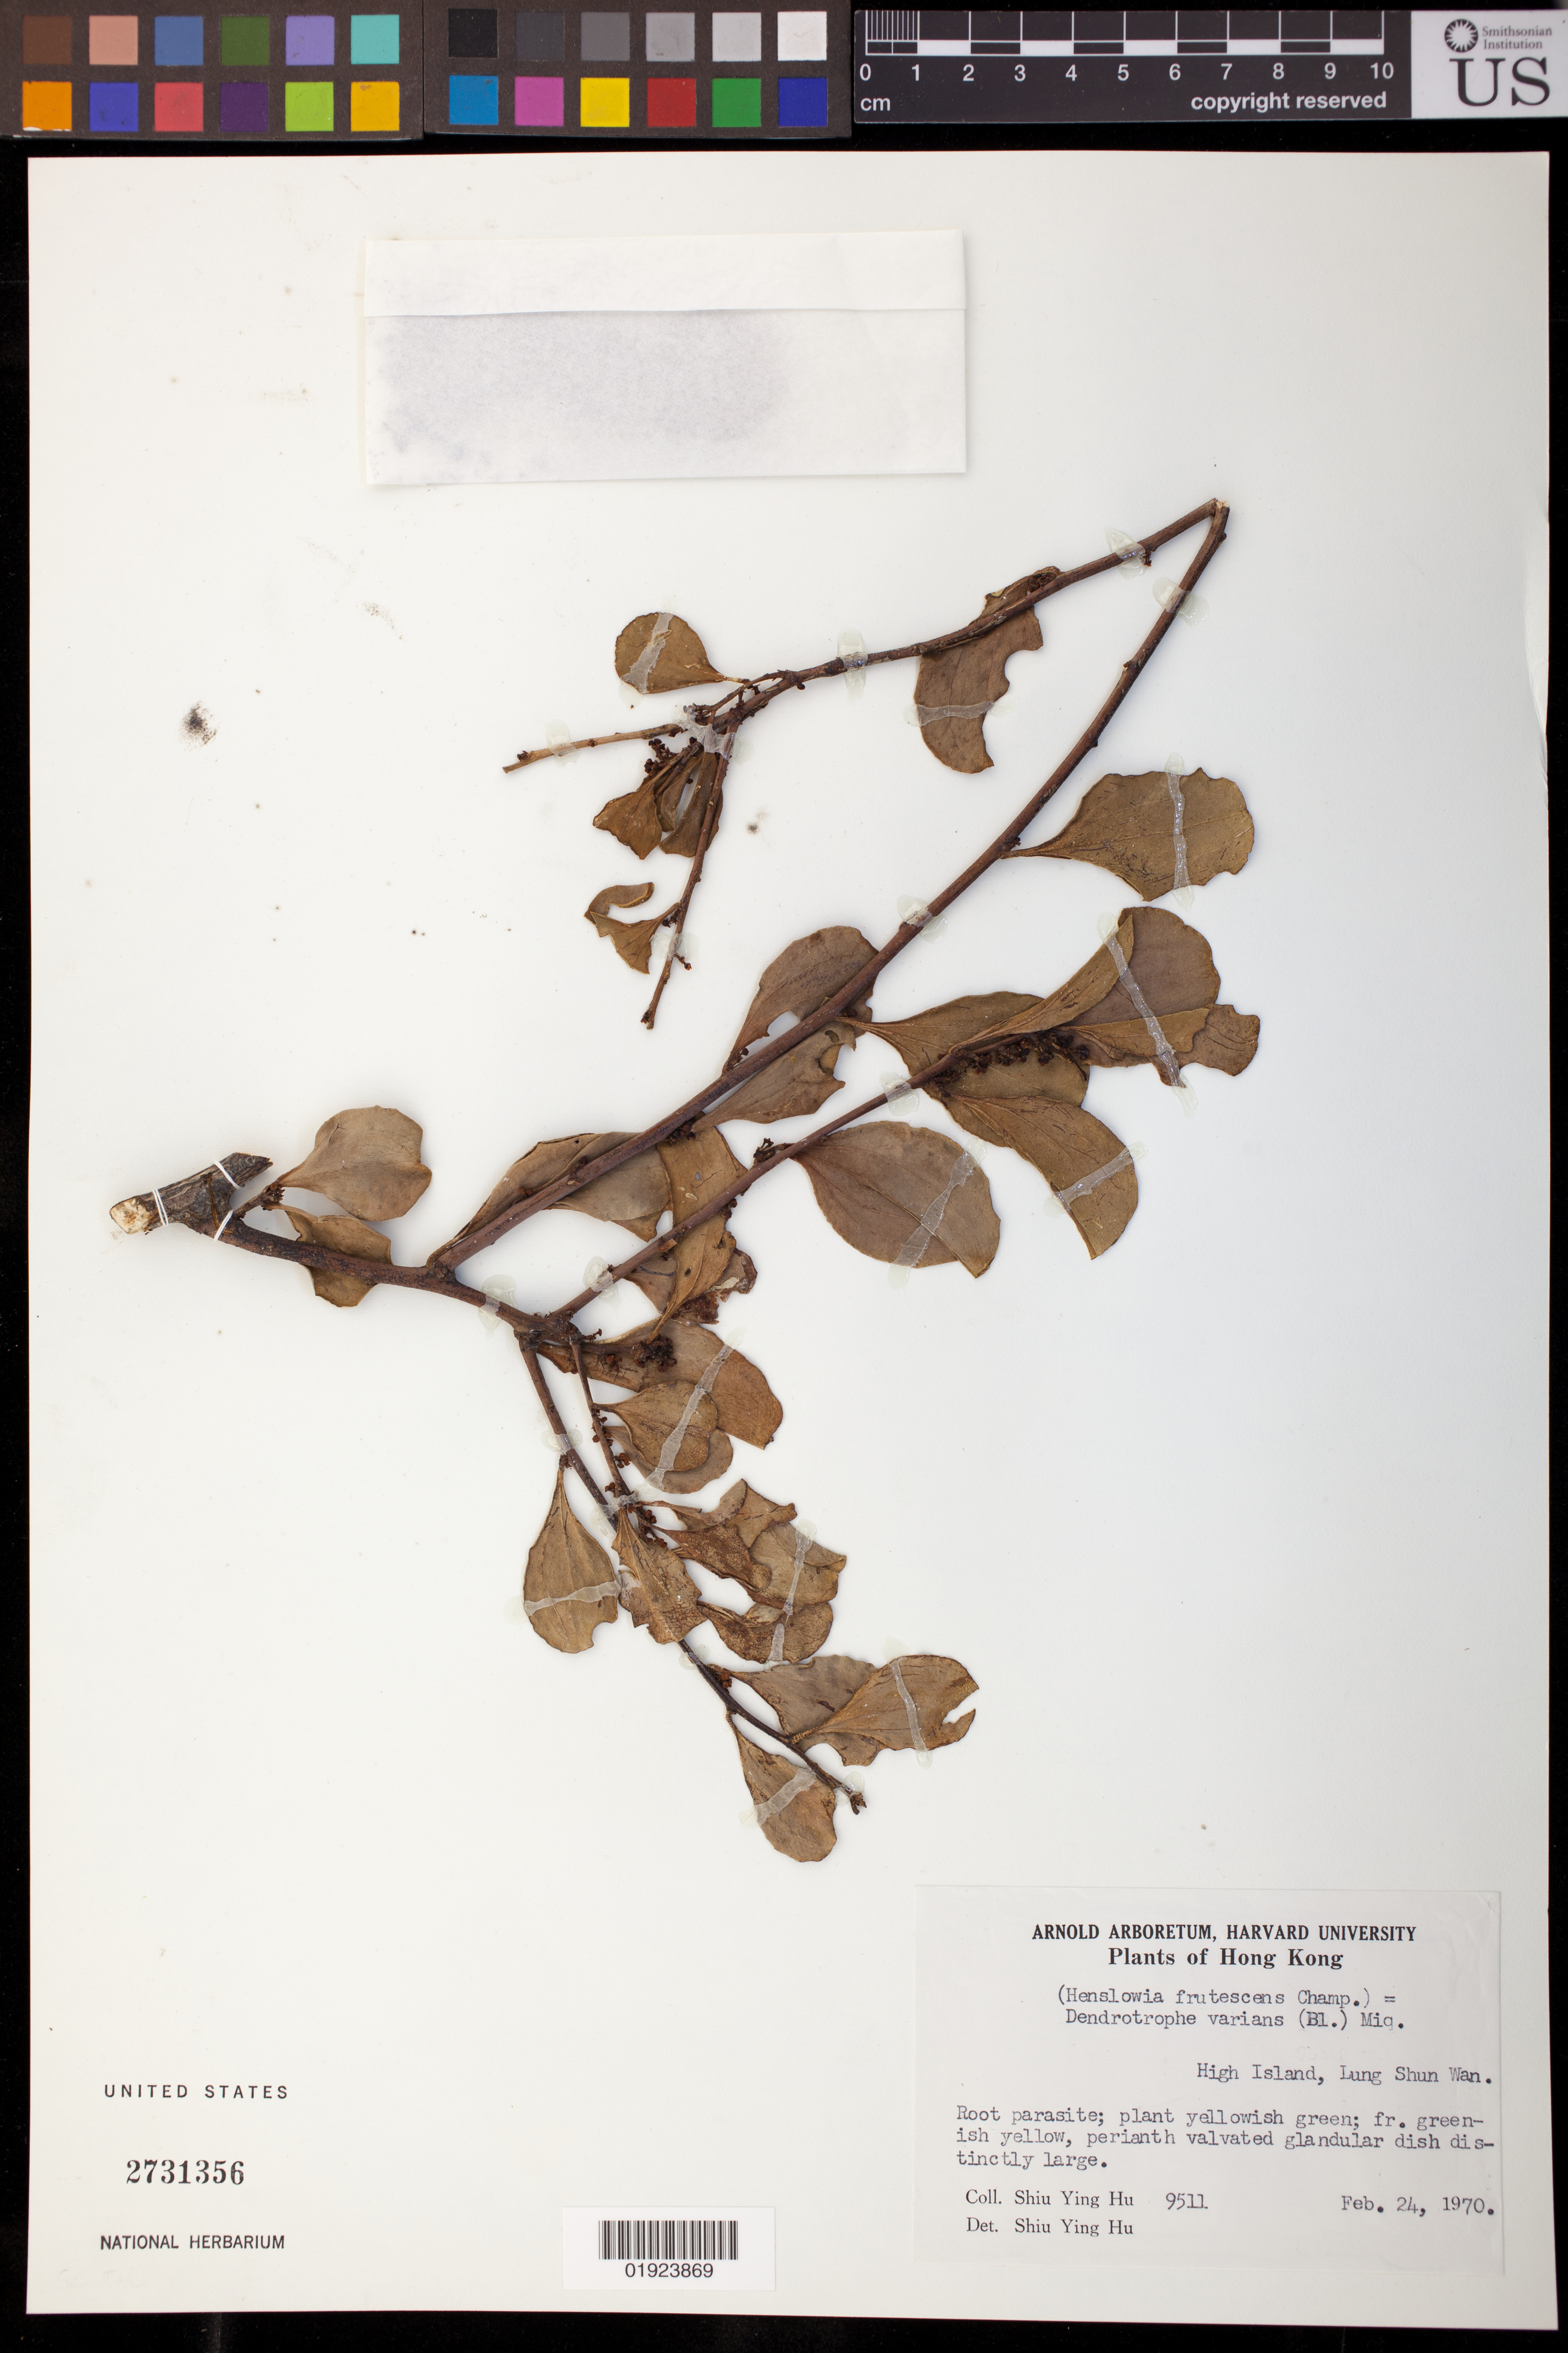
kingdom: Plantae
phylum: Tracheophyta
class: Magnoliopsida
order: Santalales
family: Amphorogynaceae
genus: Dendrotrophe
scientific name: Dendrotrophe varians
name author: (Blume) Miq.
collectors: Y. Shiu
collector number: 9511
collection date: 1970-02-24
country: China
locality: High Island (aka Leung Shuen Wan)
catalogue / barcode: US 2731356